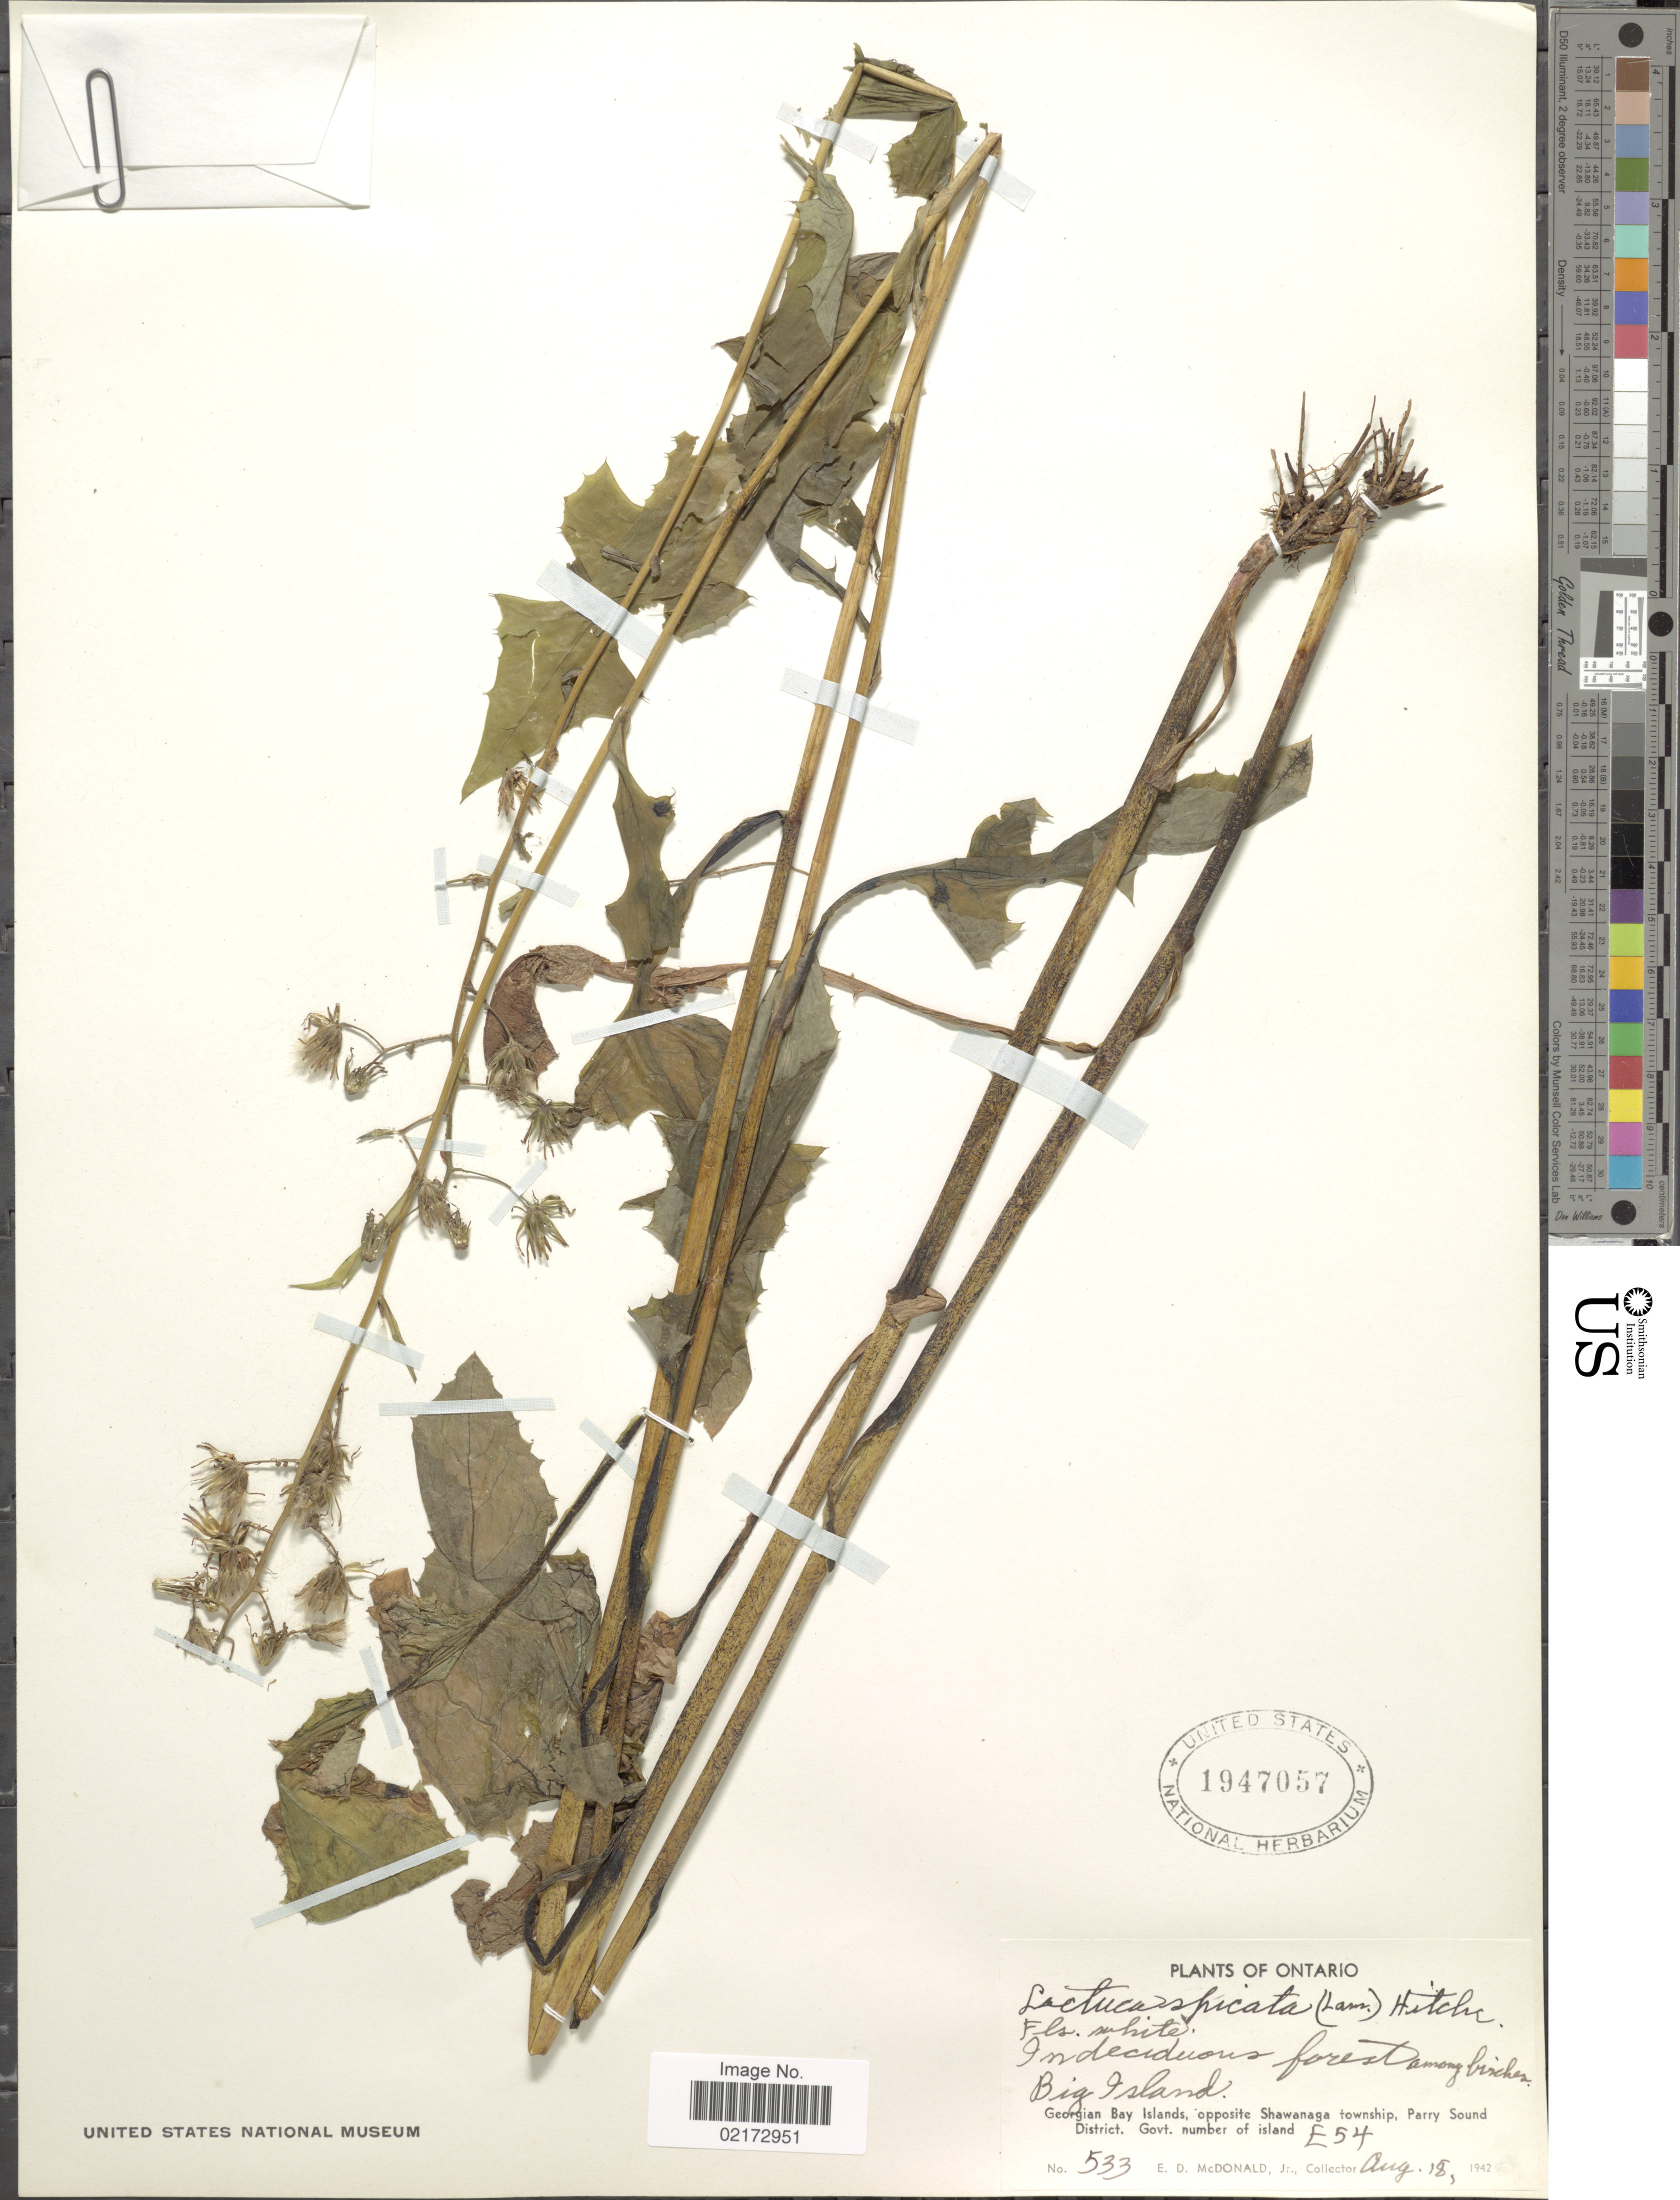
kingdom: Plantae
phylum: Tracheophyta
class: Magnoliopsida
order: Asterales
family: Asteraceae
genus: Lactuca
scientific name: Lactuca biennis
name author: (Moench) Fernald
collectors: E. D. McDonald Jr.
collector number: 533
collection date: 1942-08-18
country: Canada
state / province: Ontario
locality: Big Island, Georgian Bay Islands, opposite Shawanaga township, Parry Sound District, Govt. number of island E54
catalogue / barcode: US 1947057